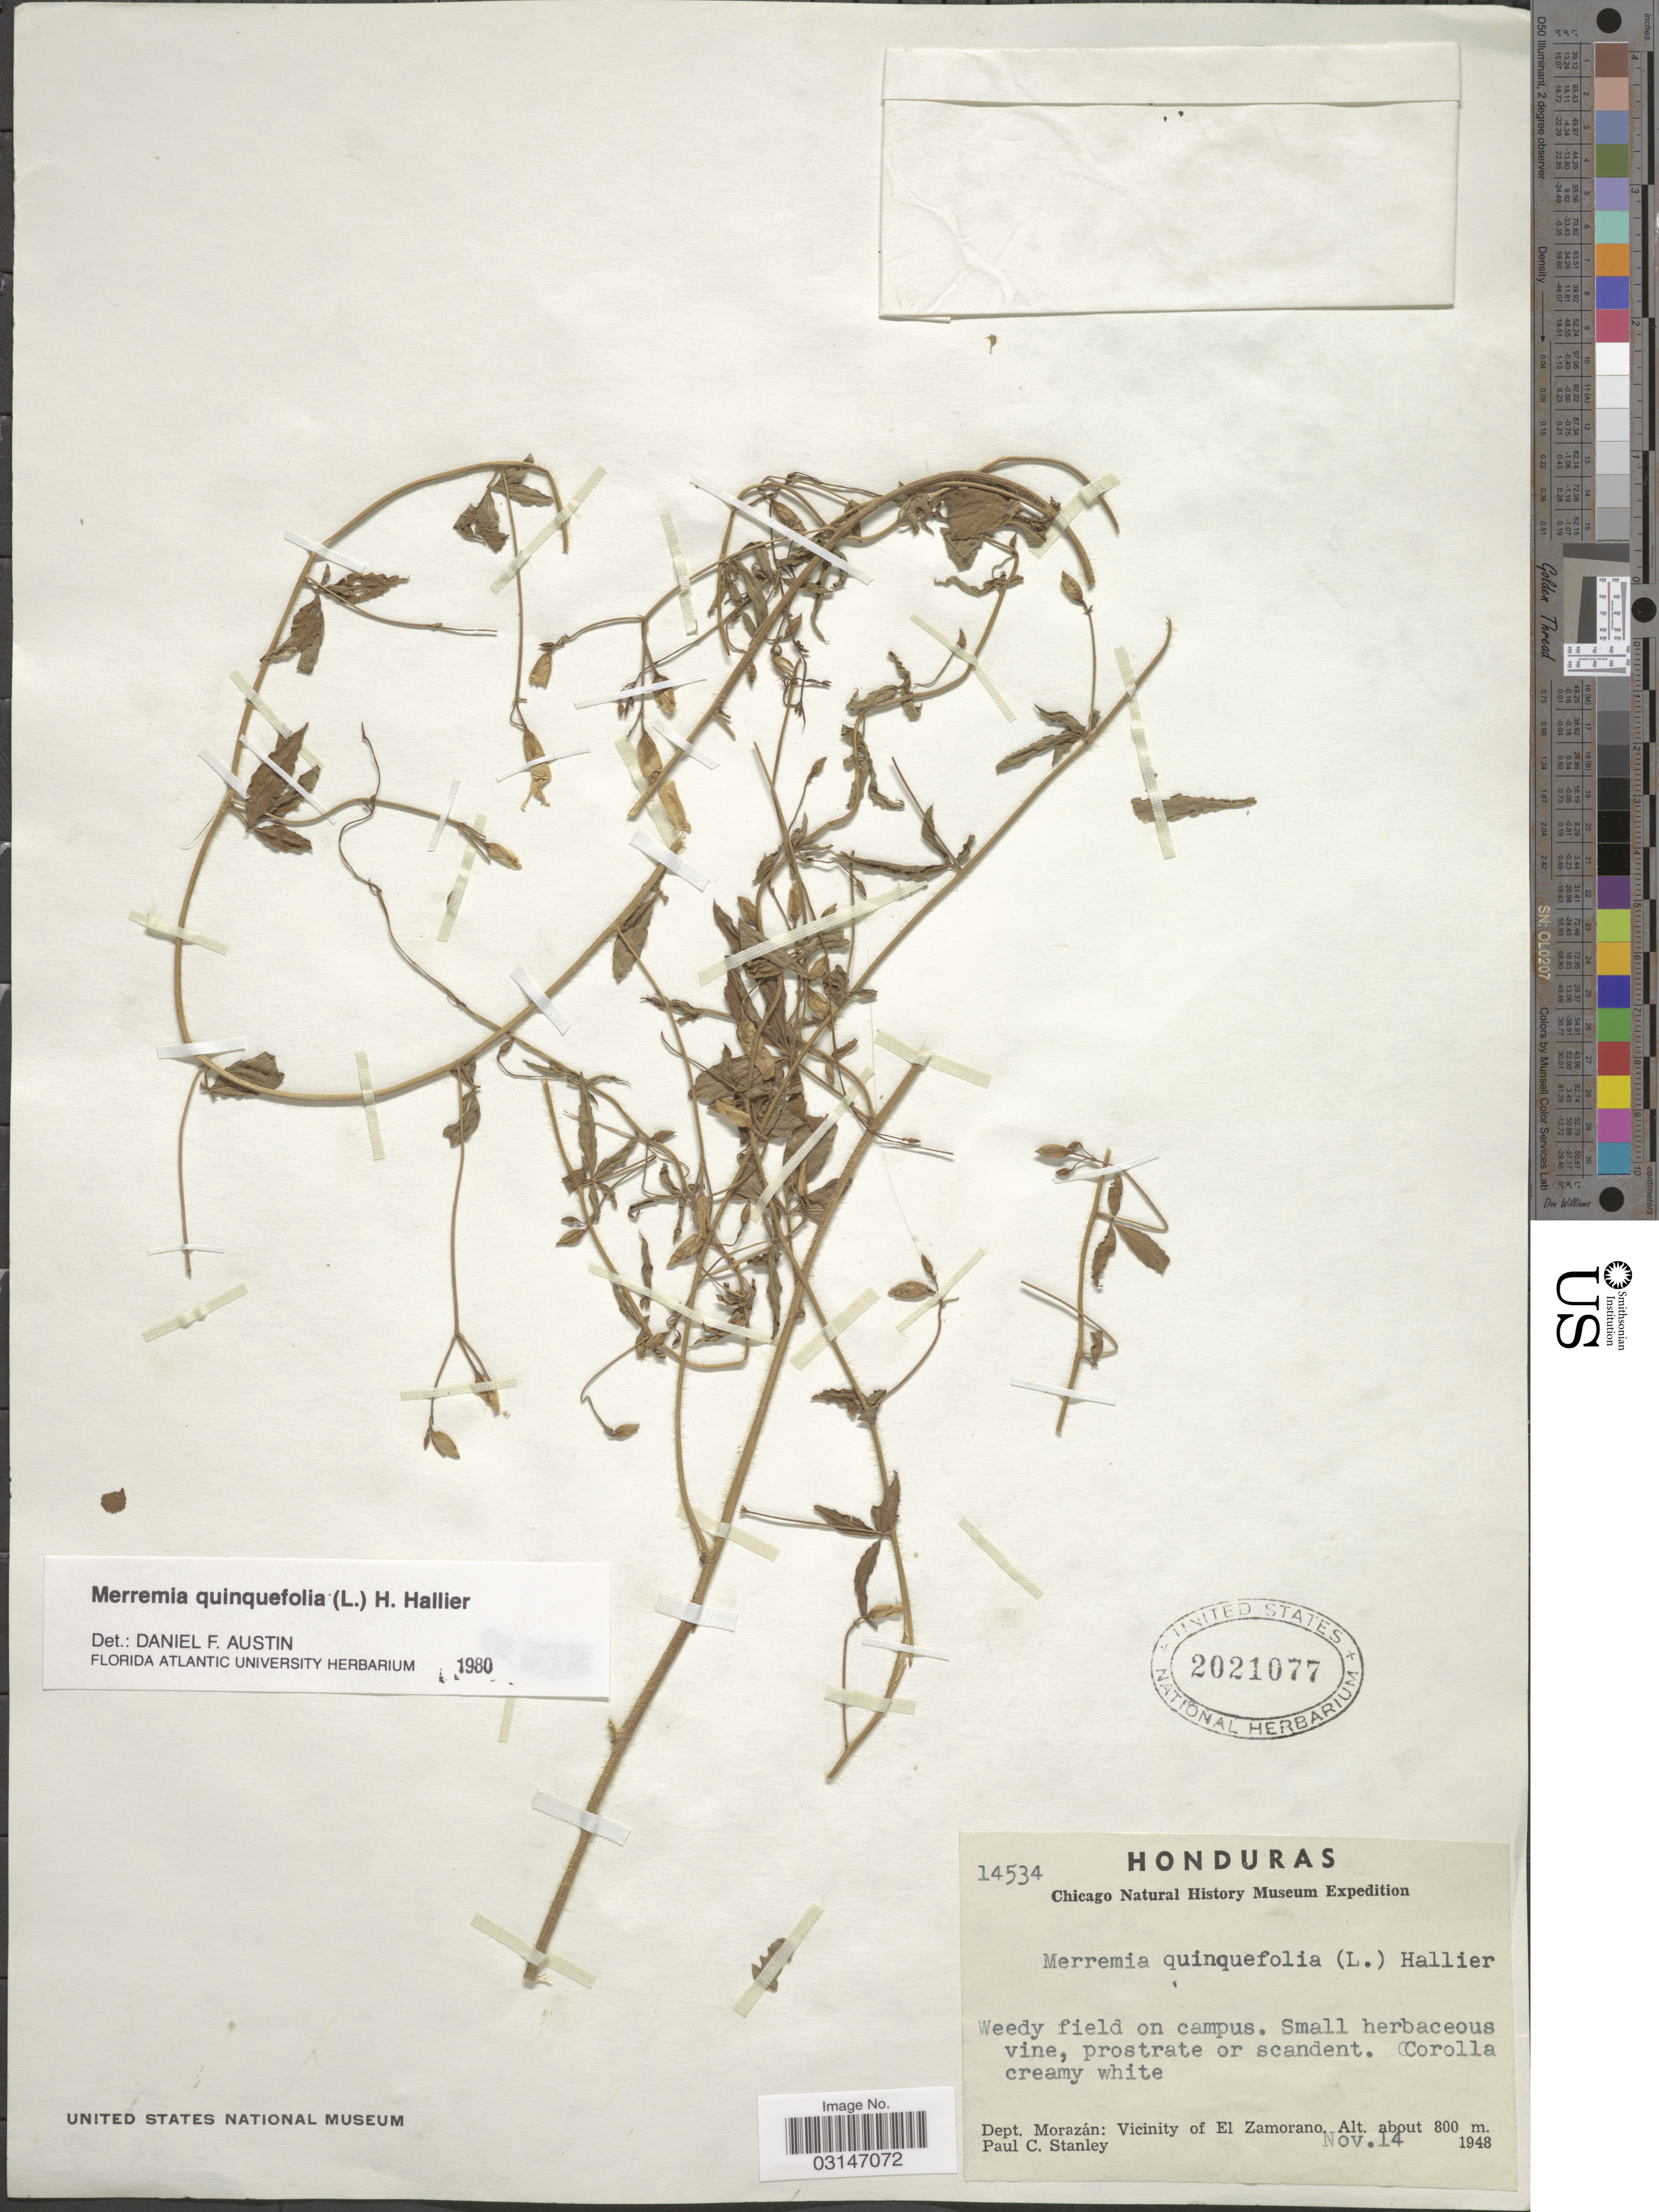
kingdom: Plantae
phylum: Tracheophyta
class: Magnoliopsida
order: Solanales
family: Convolvulaceae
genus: Distimake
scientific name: Distimake quinquefolius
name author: (L.) A. R. Simões & Staples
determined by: Strong, Mark T., (BOT), Smithsonian Institution - National Museum of Natural History (UNITED STATES)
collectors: P. C. Standley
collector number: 14534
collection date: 1948-11-14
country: Honduras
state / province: Fco. Morazán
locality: Dept. Morazán: Vicinity of El Zamorano.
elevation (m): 800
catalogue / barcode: US 2021077